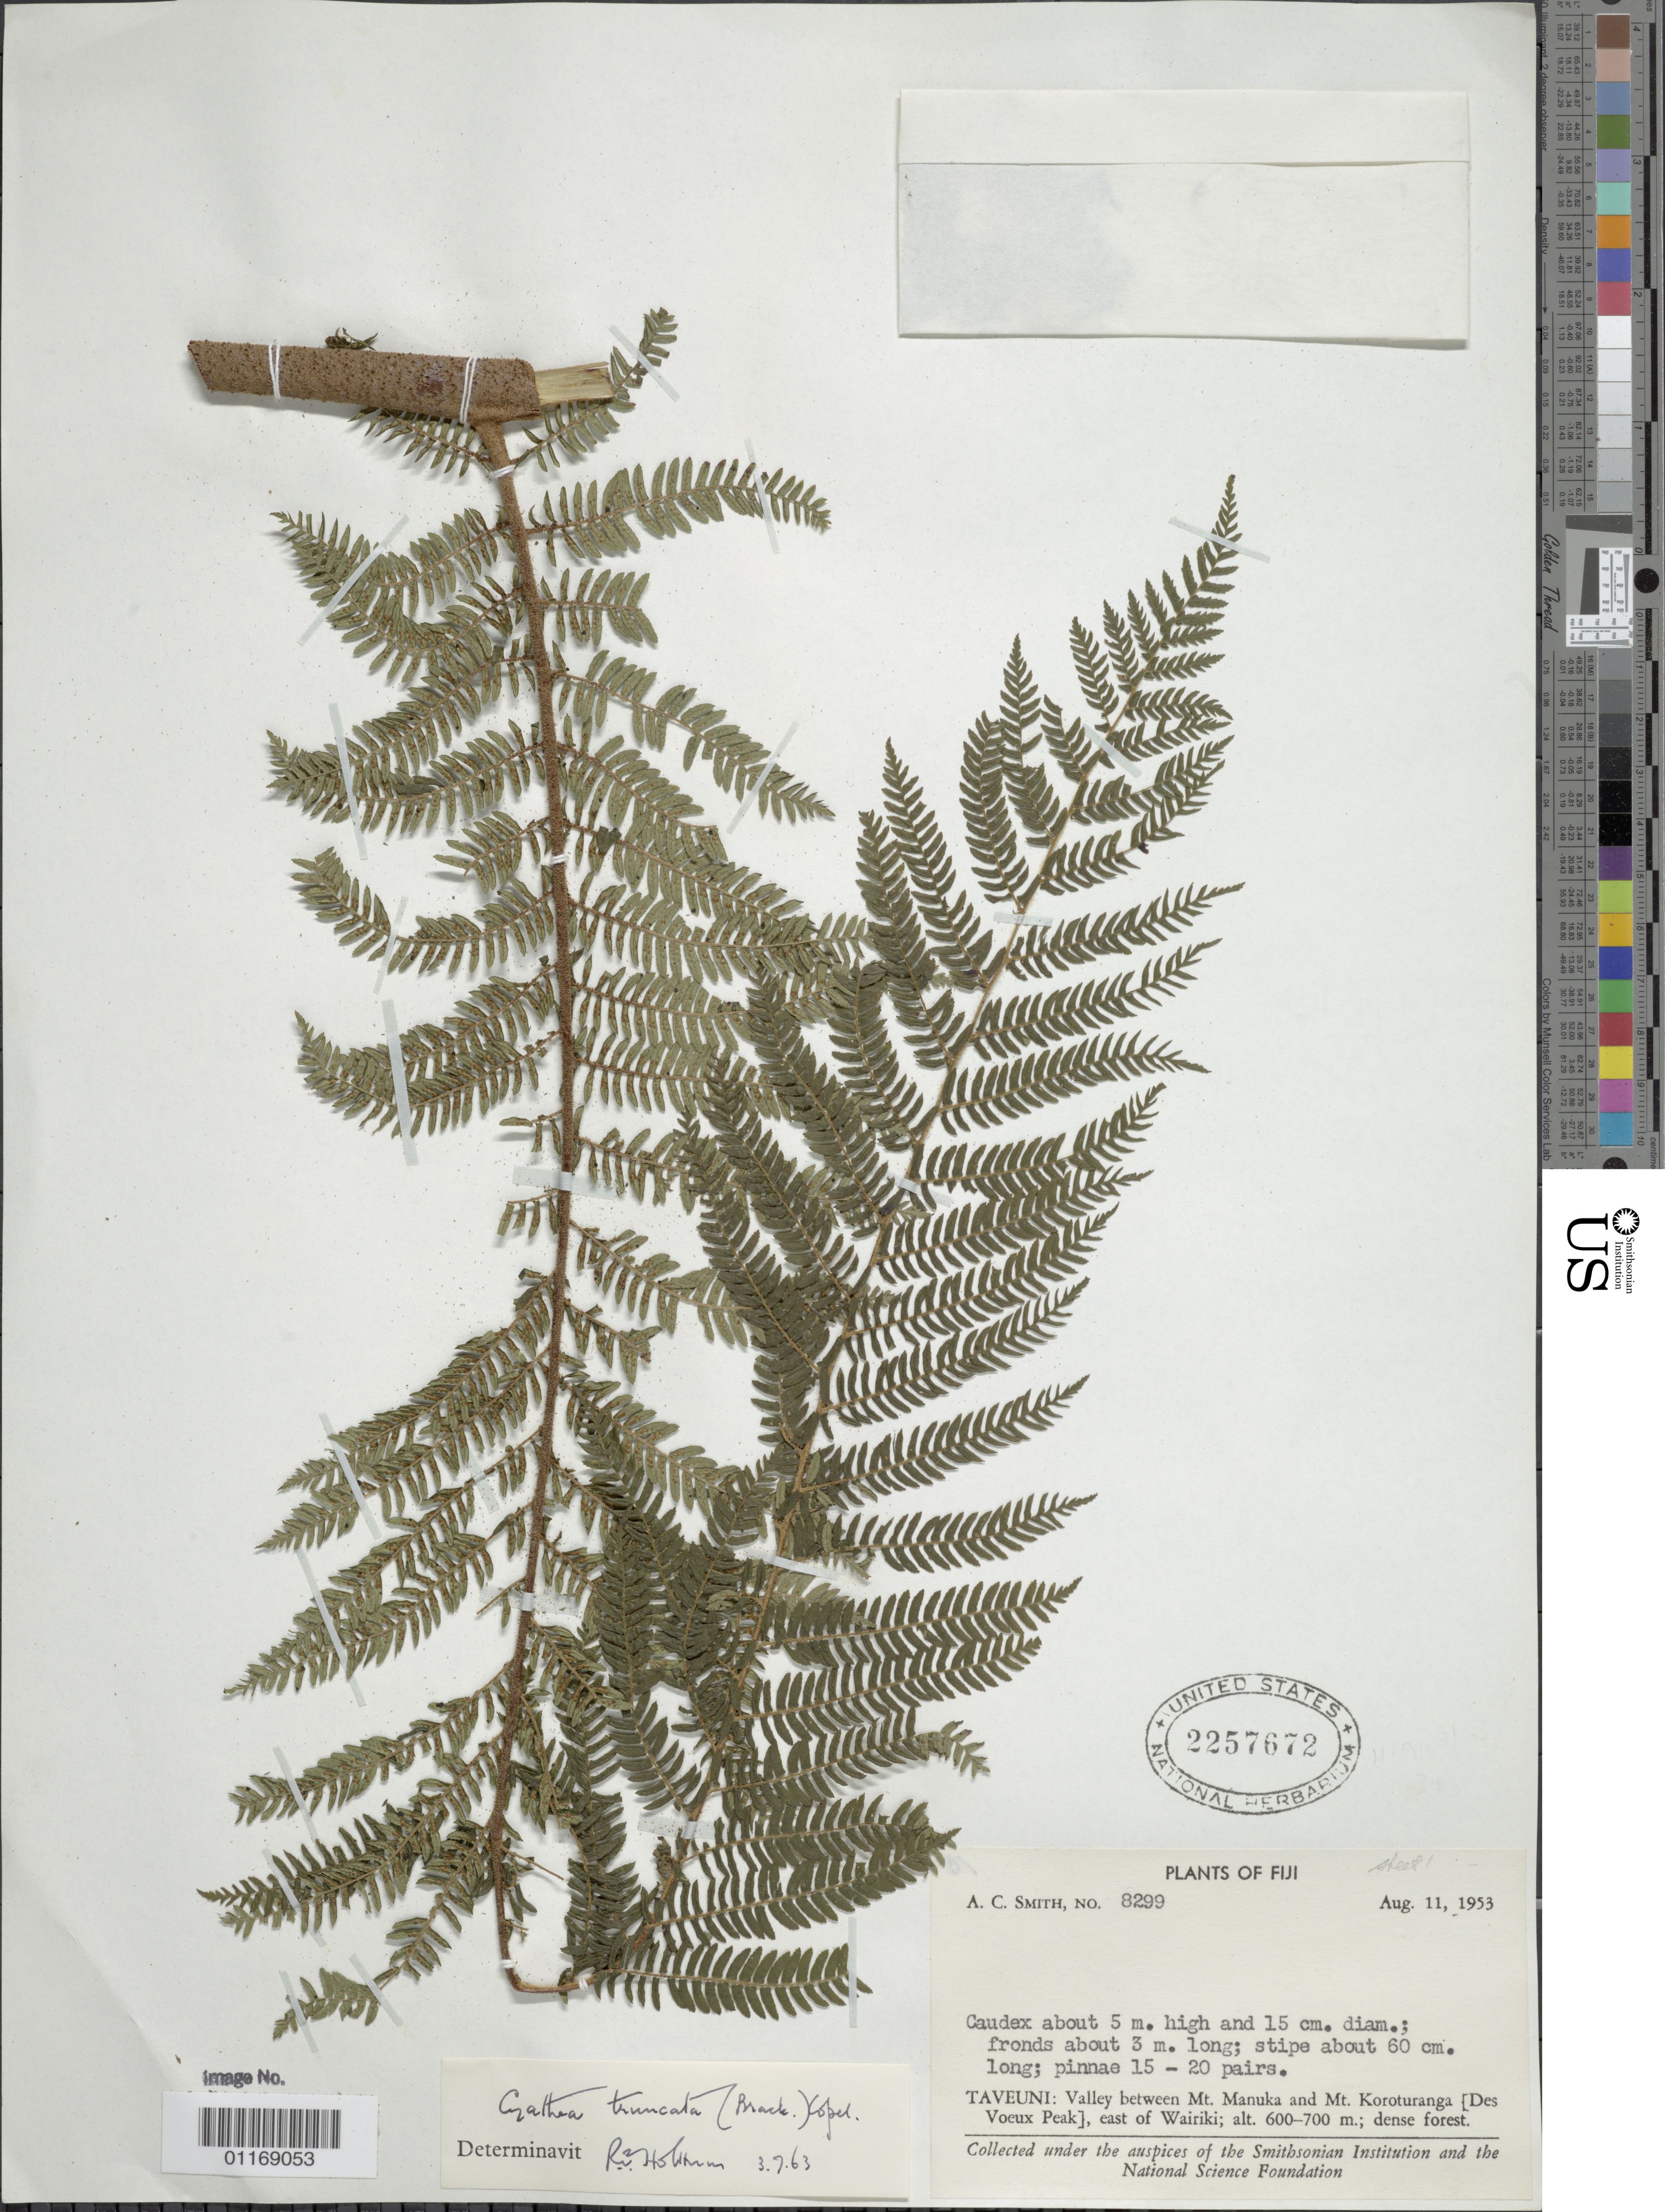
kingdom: Plantae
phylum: Tracheophyta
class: Polypodiopsida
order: Cyatheales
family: Cyatheaceae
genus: Sphaeropteris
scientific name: Sphaeropteris truncata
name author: (Brack.) R.M. Tryon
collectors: A. C. Smith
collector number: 8299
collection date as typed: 11 Aug 1953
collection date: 1953-08-11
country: Fiji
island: Taveuni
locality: Taveuni, valley between mt manuka and mt koroturanga [des voeux peak], e of wairiki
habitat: Dense forest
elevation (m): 600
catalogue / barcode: US 2257672